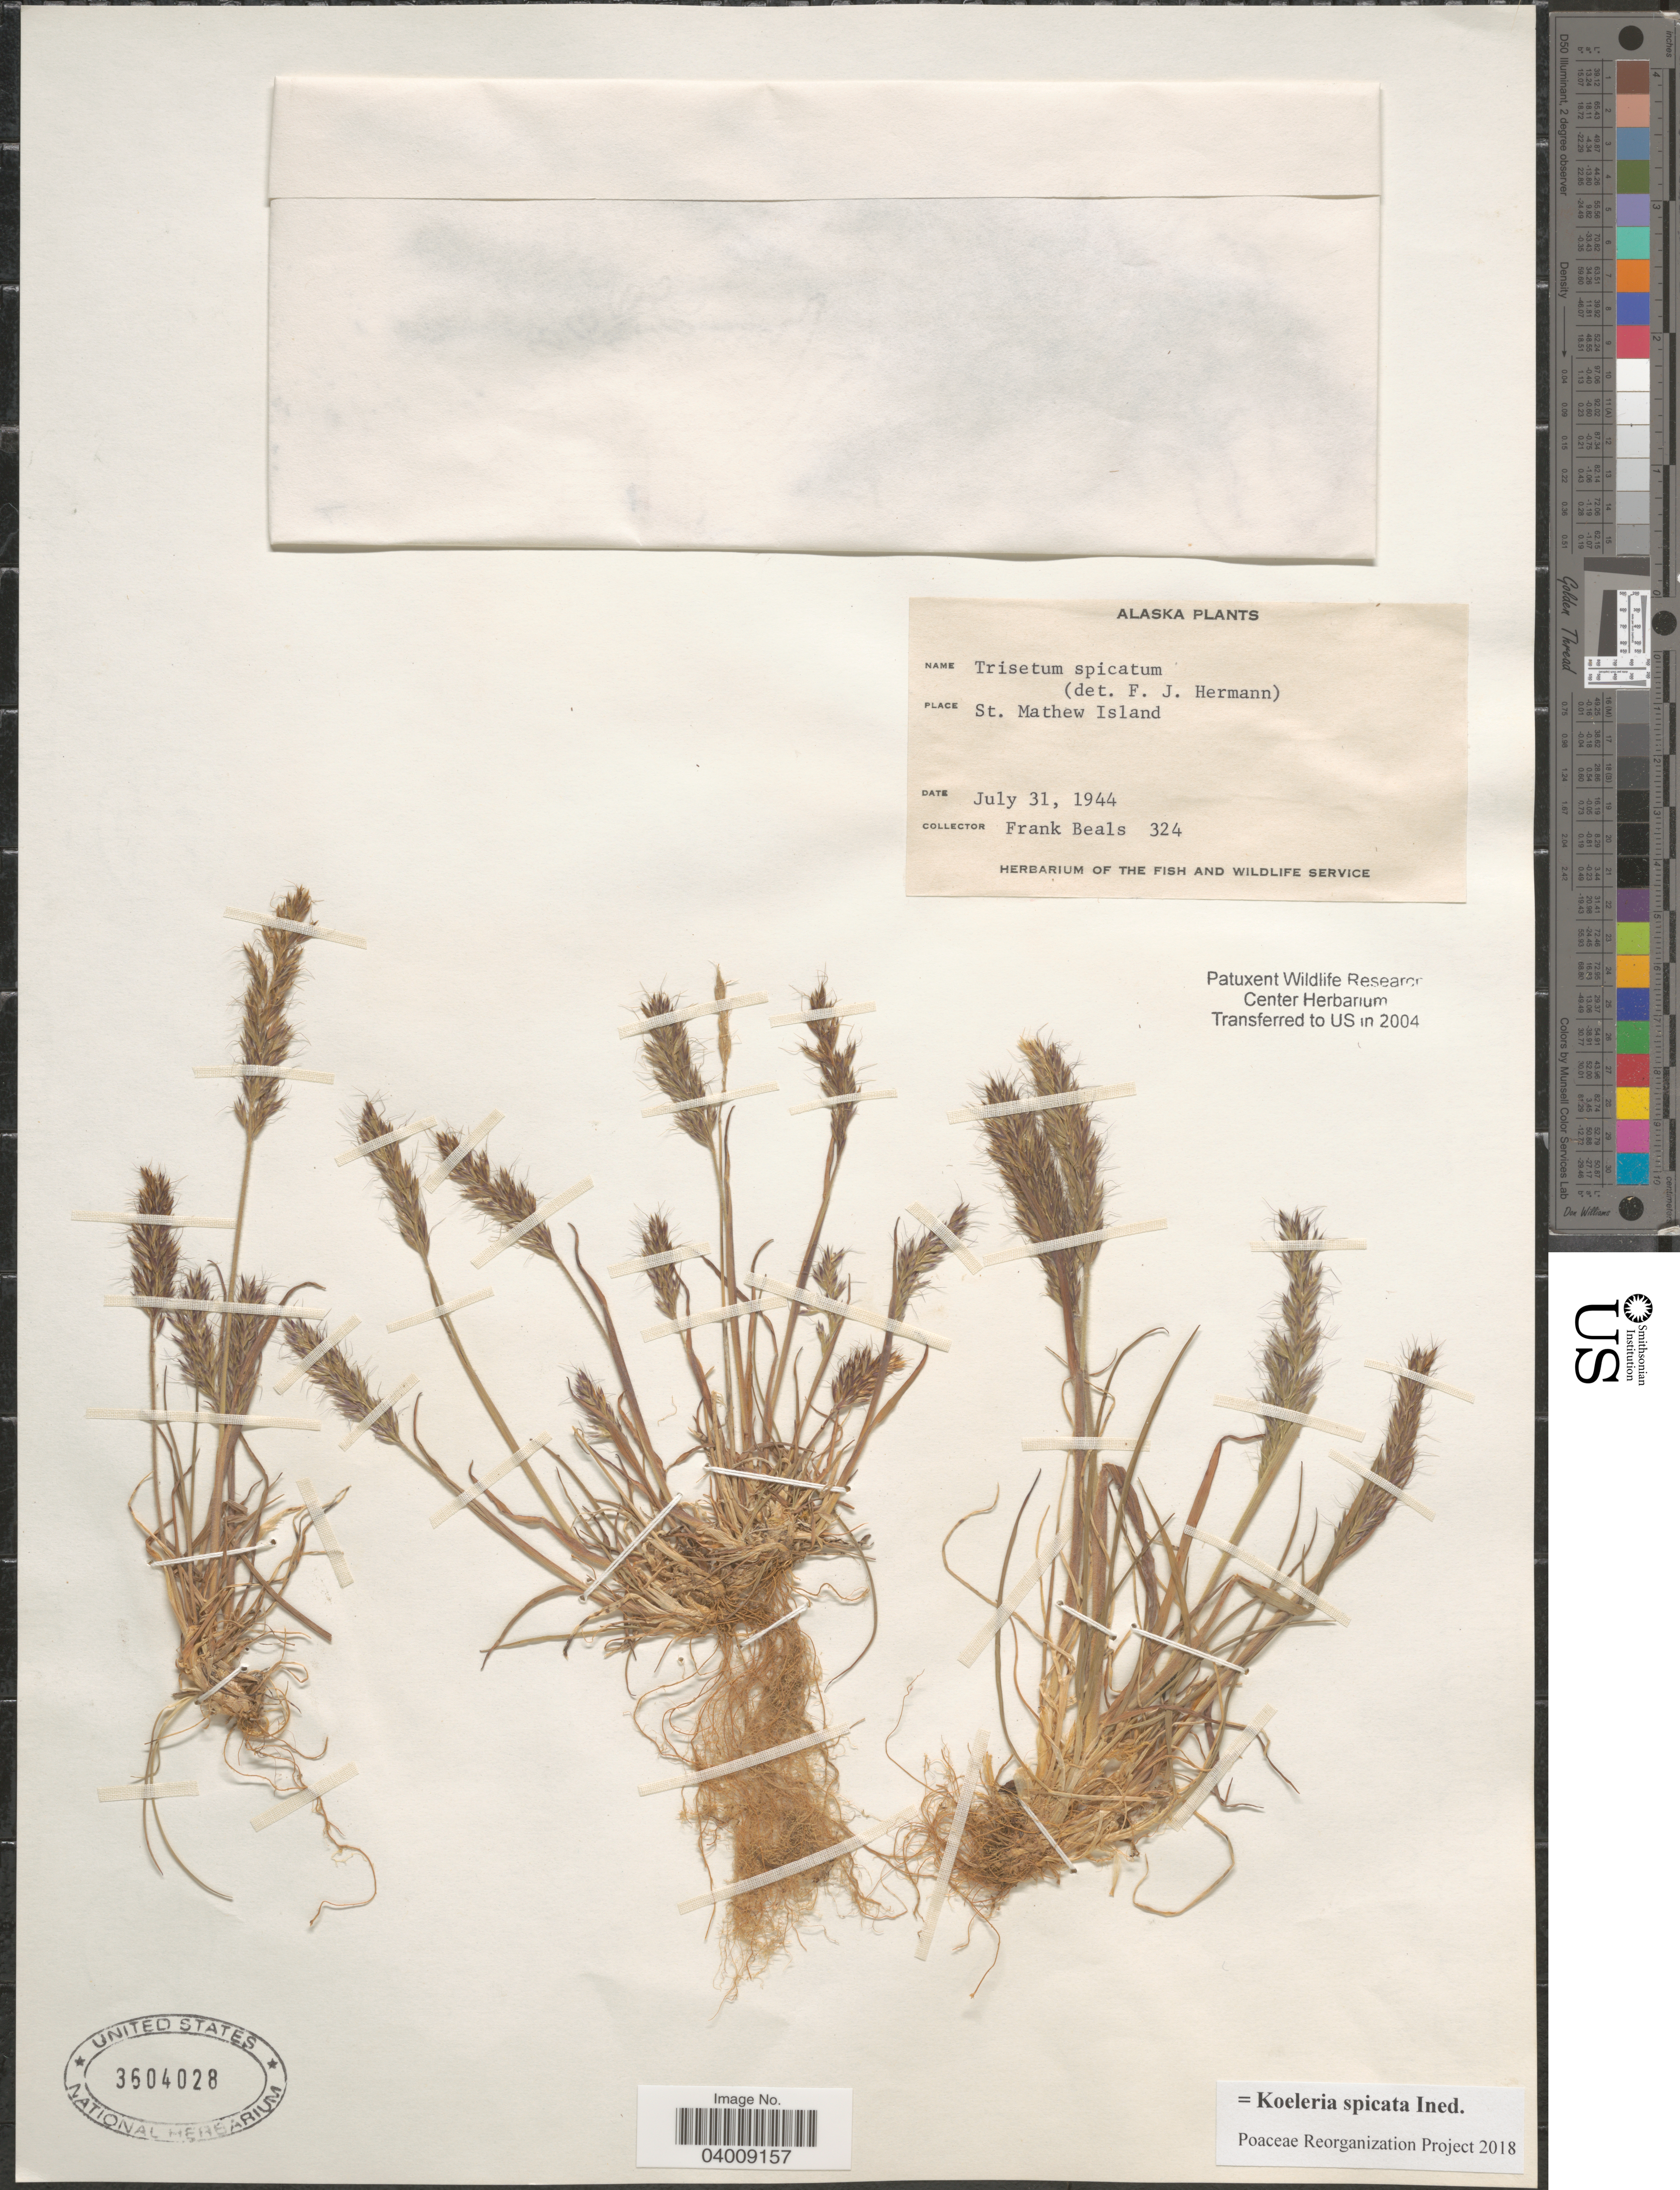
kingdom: Plantae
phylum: Tracheophyta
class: Liliopsida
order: Poales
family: Poaceae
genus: Koeleria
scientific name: Koeleria spicata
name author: (L.) Barberá et al.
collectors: F. Beals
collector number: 324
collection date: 1944-07-31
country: United States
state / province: Alaska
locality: St. Mathew Island.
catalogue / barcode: US 3604028